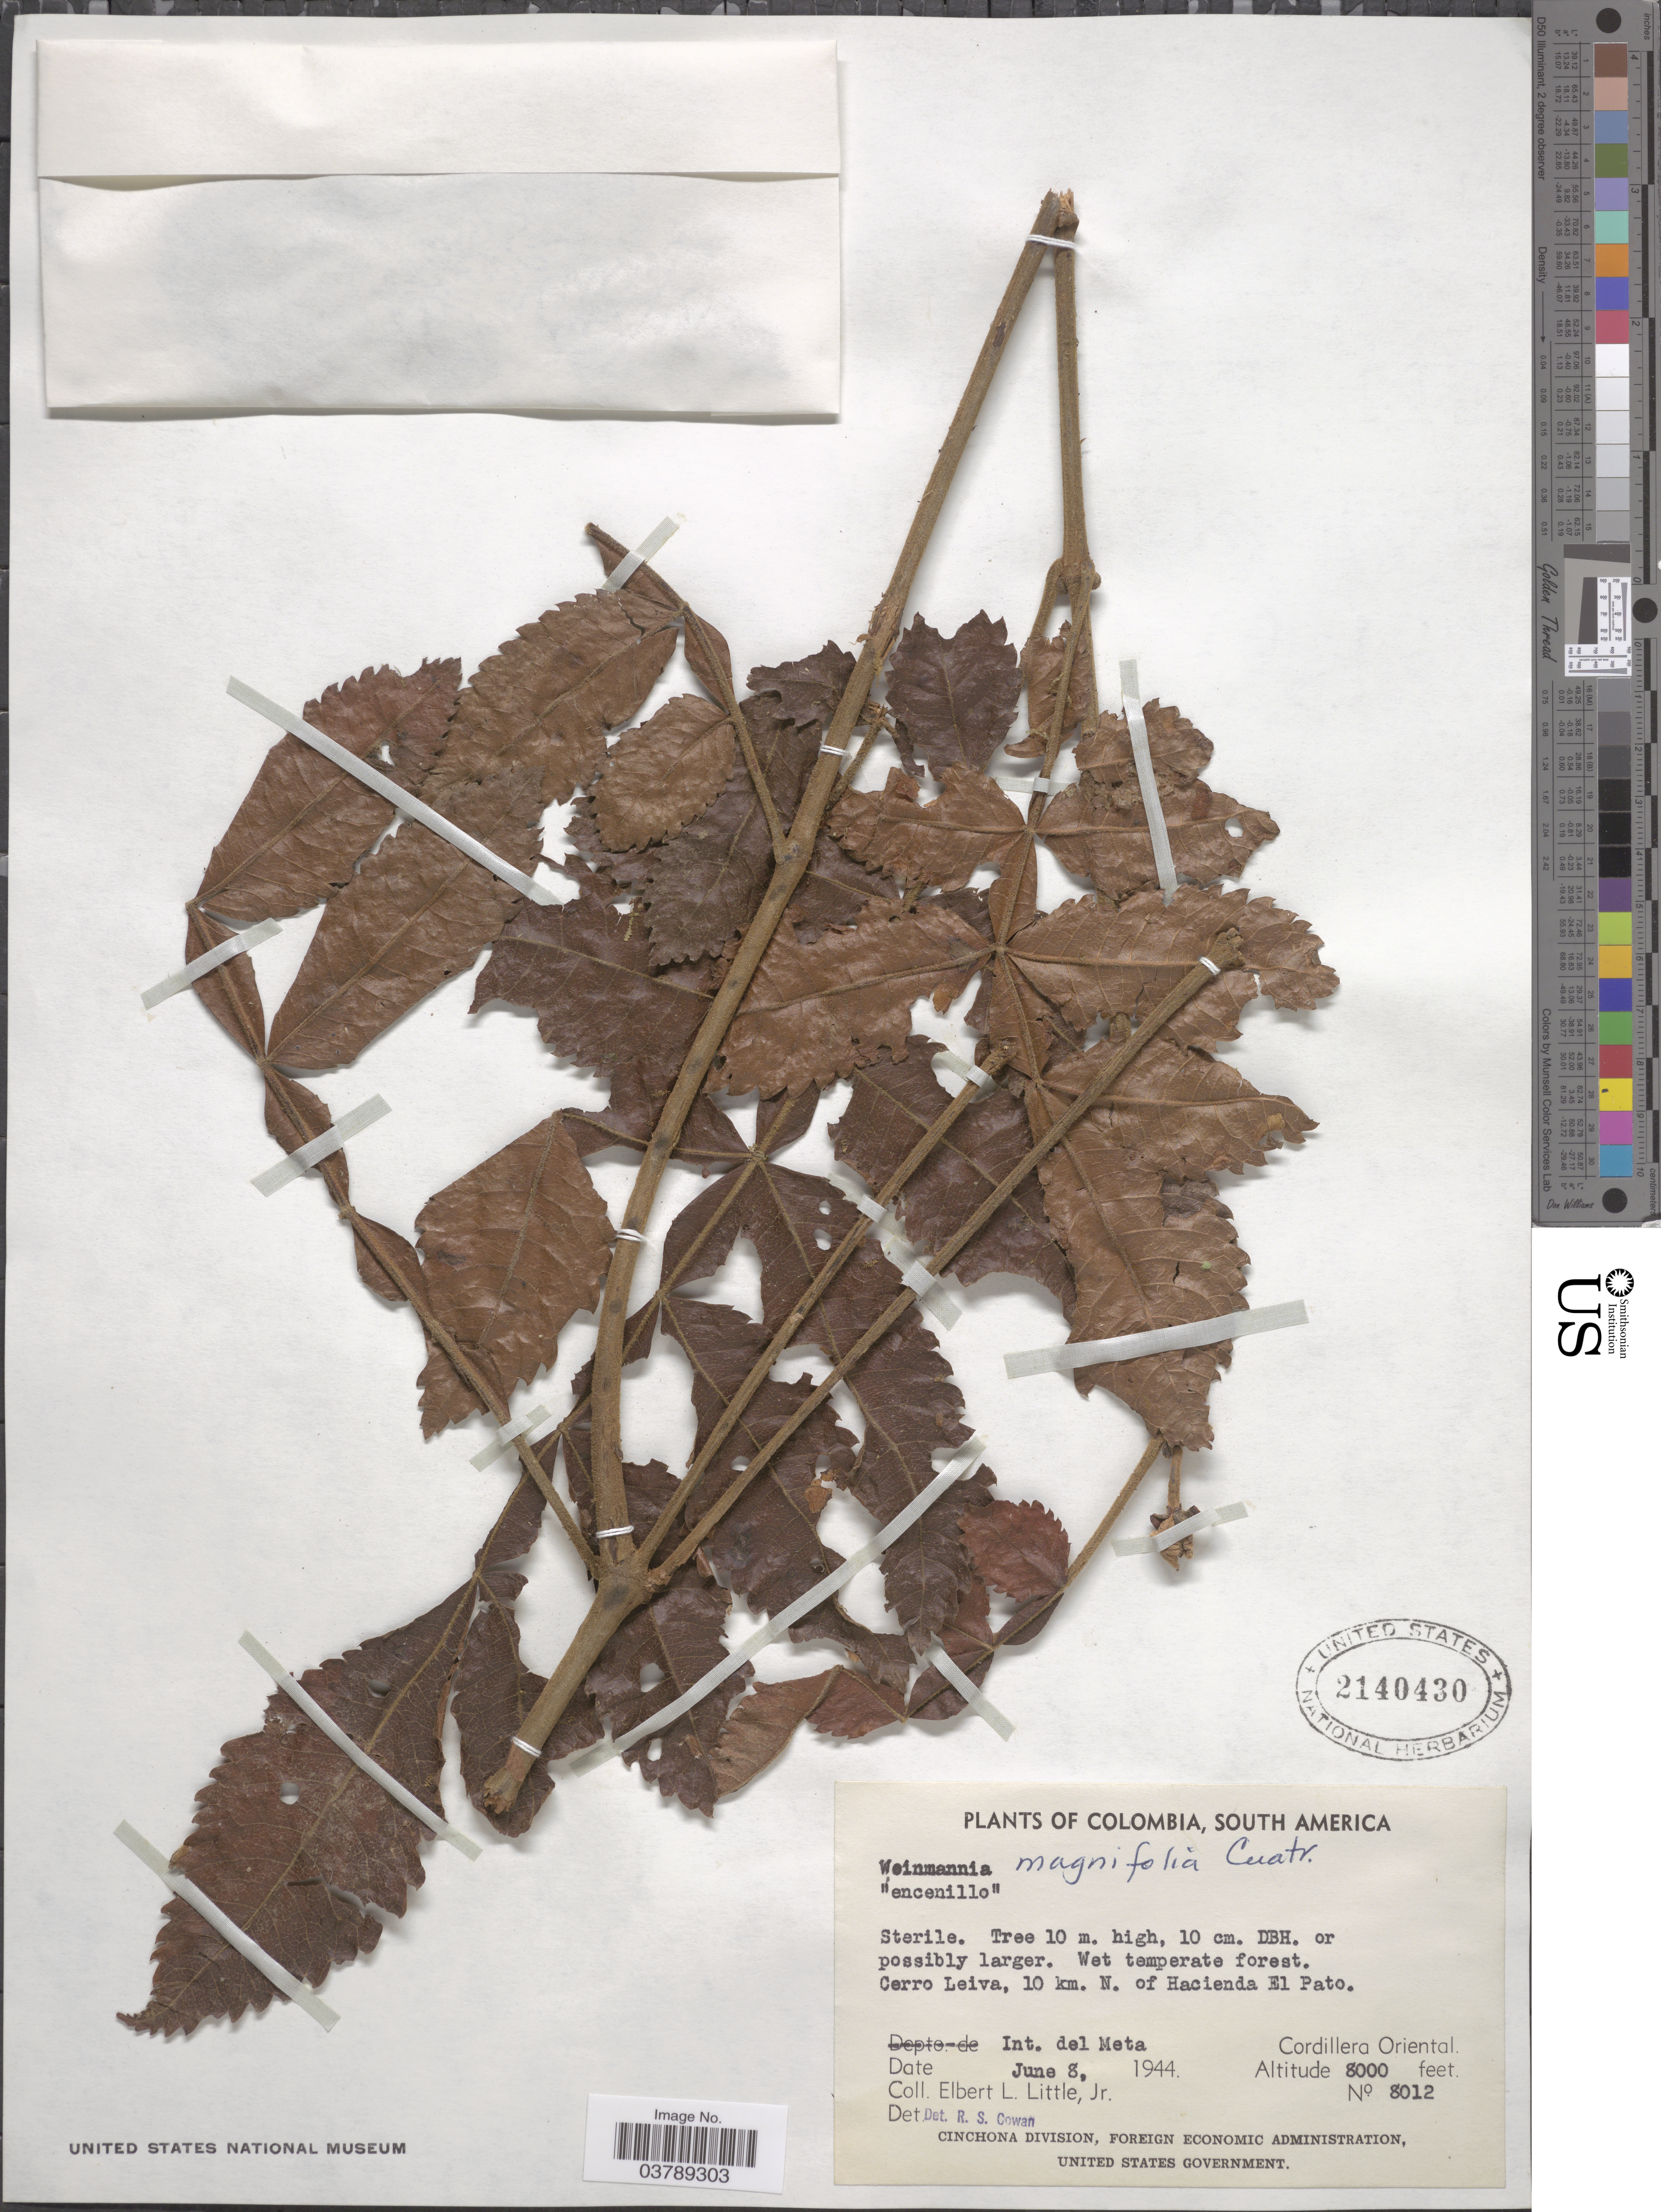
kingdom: Plantae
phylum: Tracheophyta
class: Magnoliopsida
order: Oxalidales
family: Cunoniaceae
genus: Weinmannia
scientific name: Weinmannia magnifolia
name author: Cuatrec.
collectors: E. L. Little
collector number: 8012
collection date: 1944-06-08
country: Colombia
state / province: Meta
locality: Cerro Leiva, 10 km. N. of Hacienda El Pato. Int. del Meta. Cordillera Oriental.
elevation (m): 2438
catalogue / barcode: US 2140430